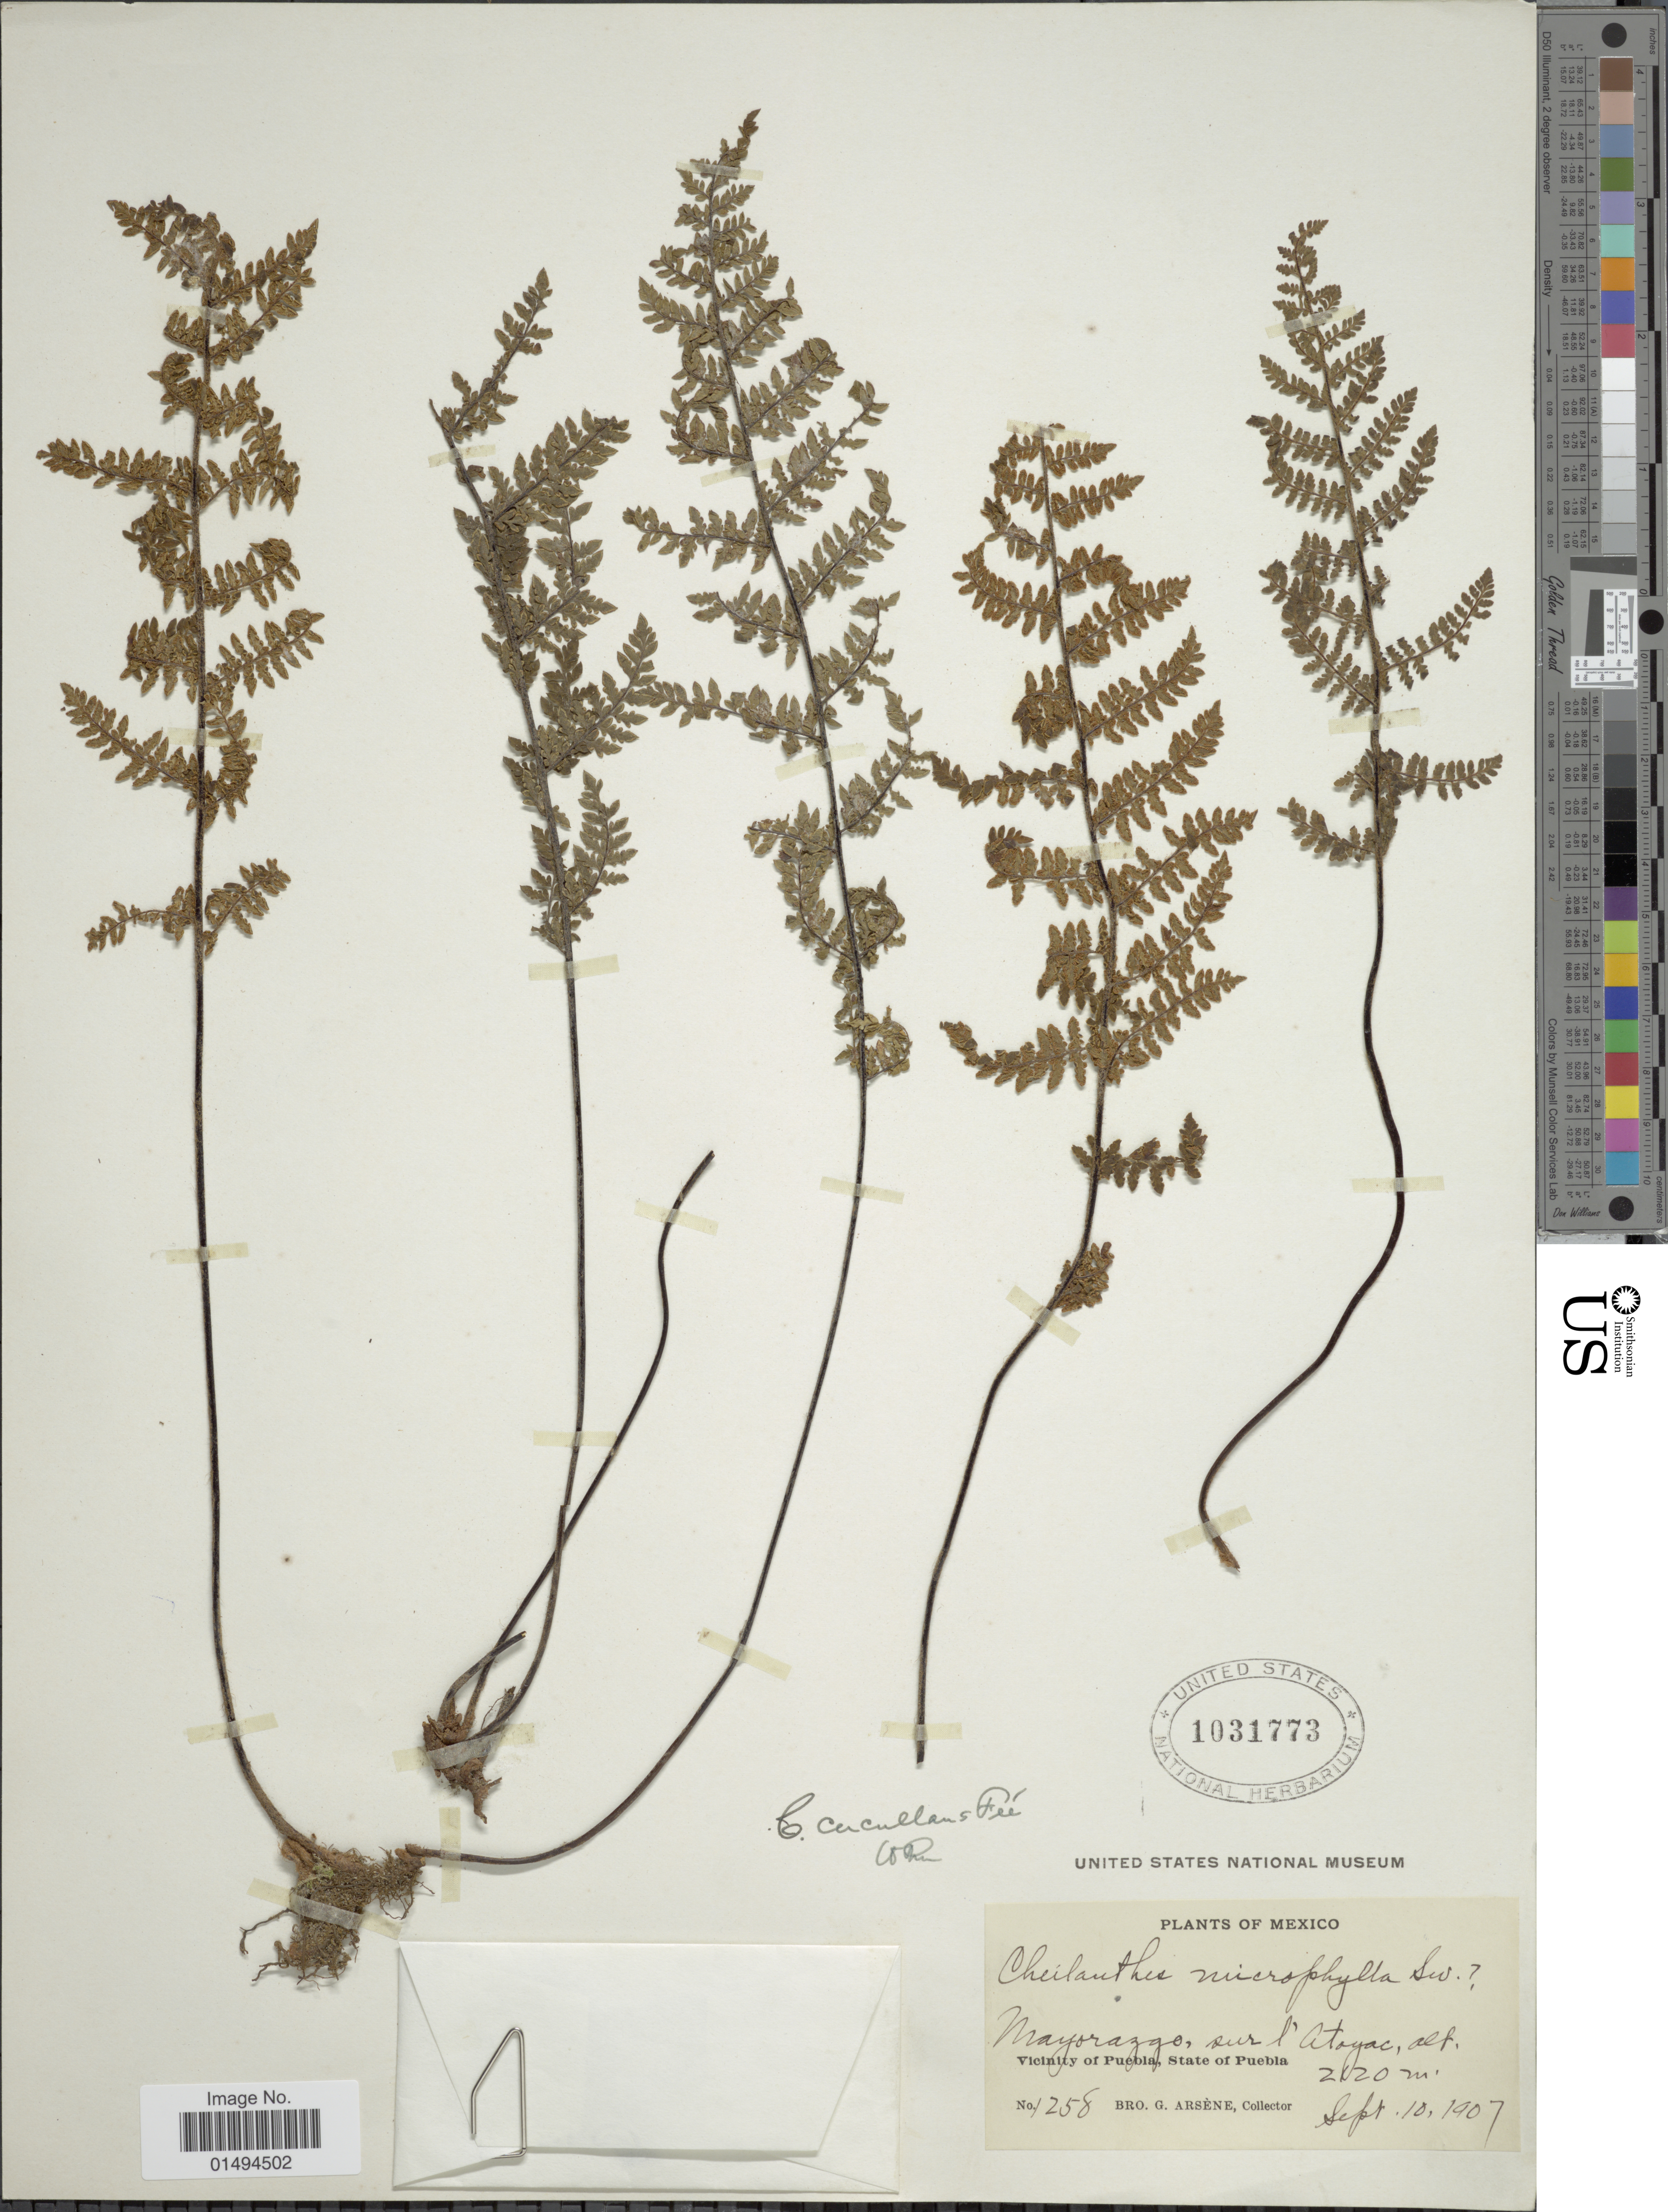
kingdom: Plantae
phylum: Tracheophyta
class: Polypodiopsida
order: Polypodiales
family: Pteridaceae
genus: Myriopteris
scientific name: Myriopteris cucullans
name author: (Fée) Grusz & Windham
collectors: Bro. G. Arsène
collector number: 1258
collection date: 1907-09-10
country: Mexico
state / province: Puebla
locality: Vicinity of Puebla, State of Puebla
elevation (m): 2120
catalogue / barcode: US 1031773